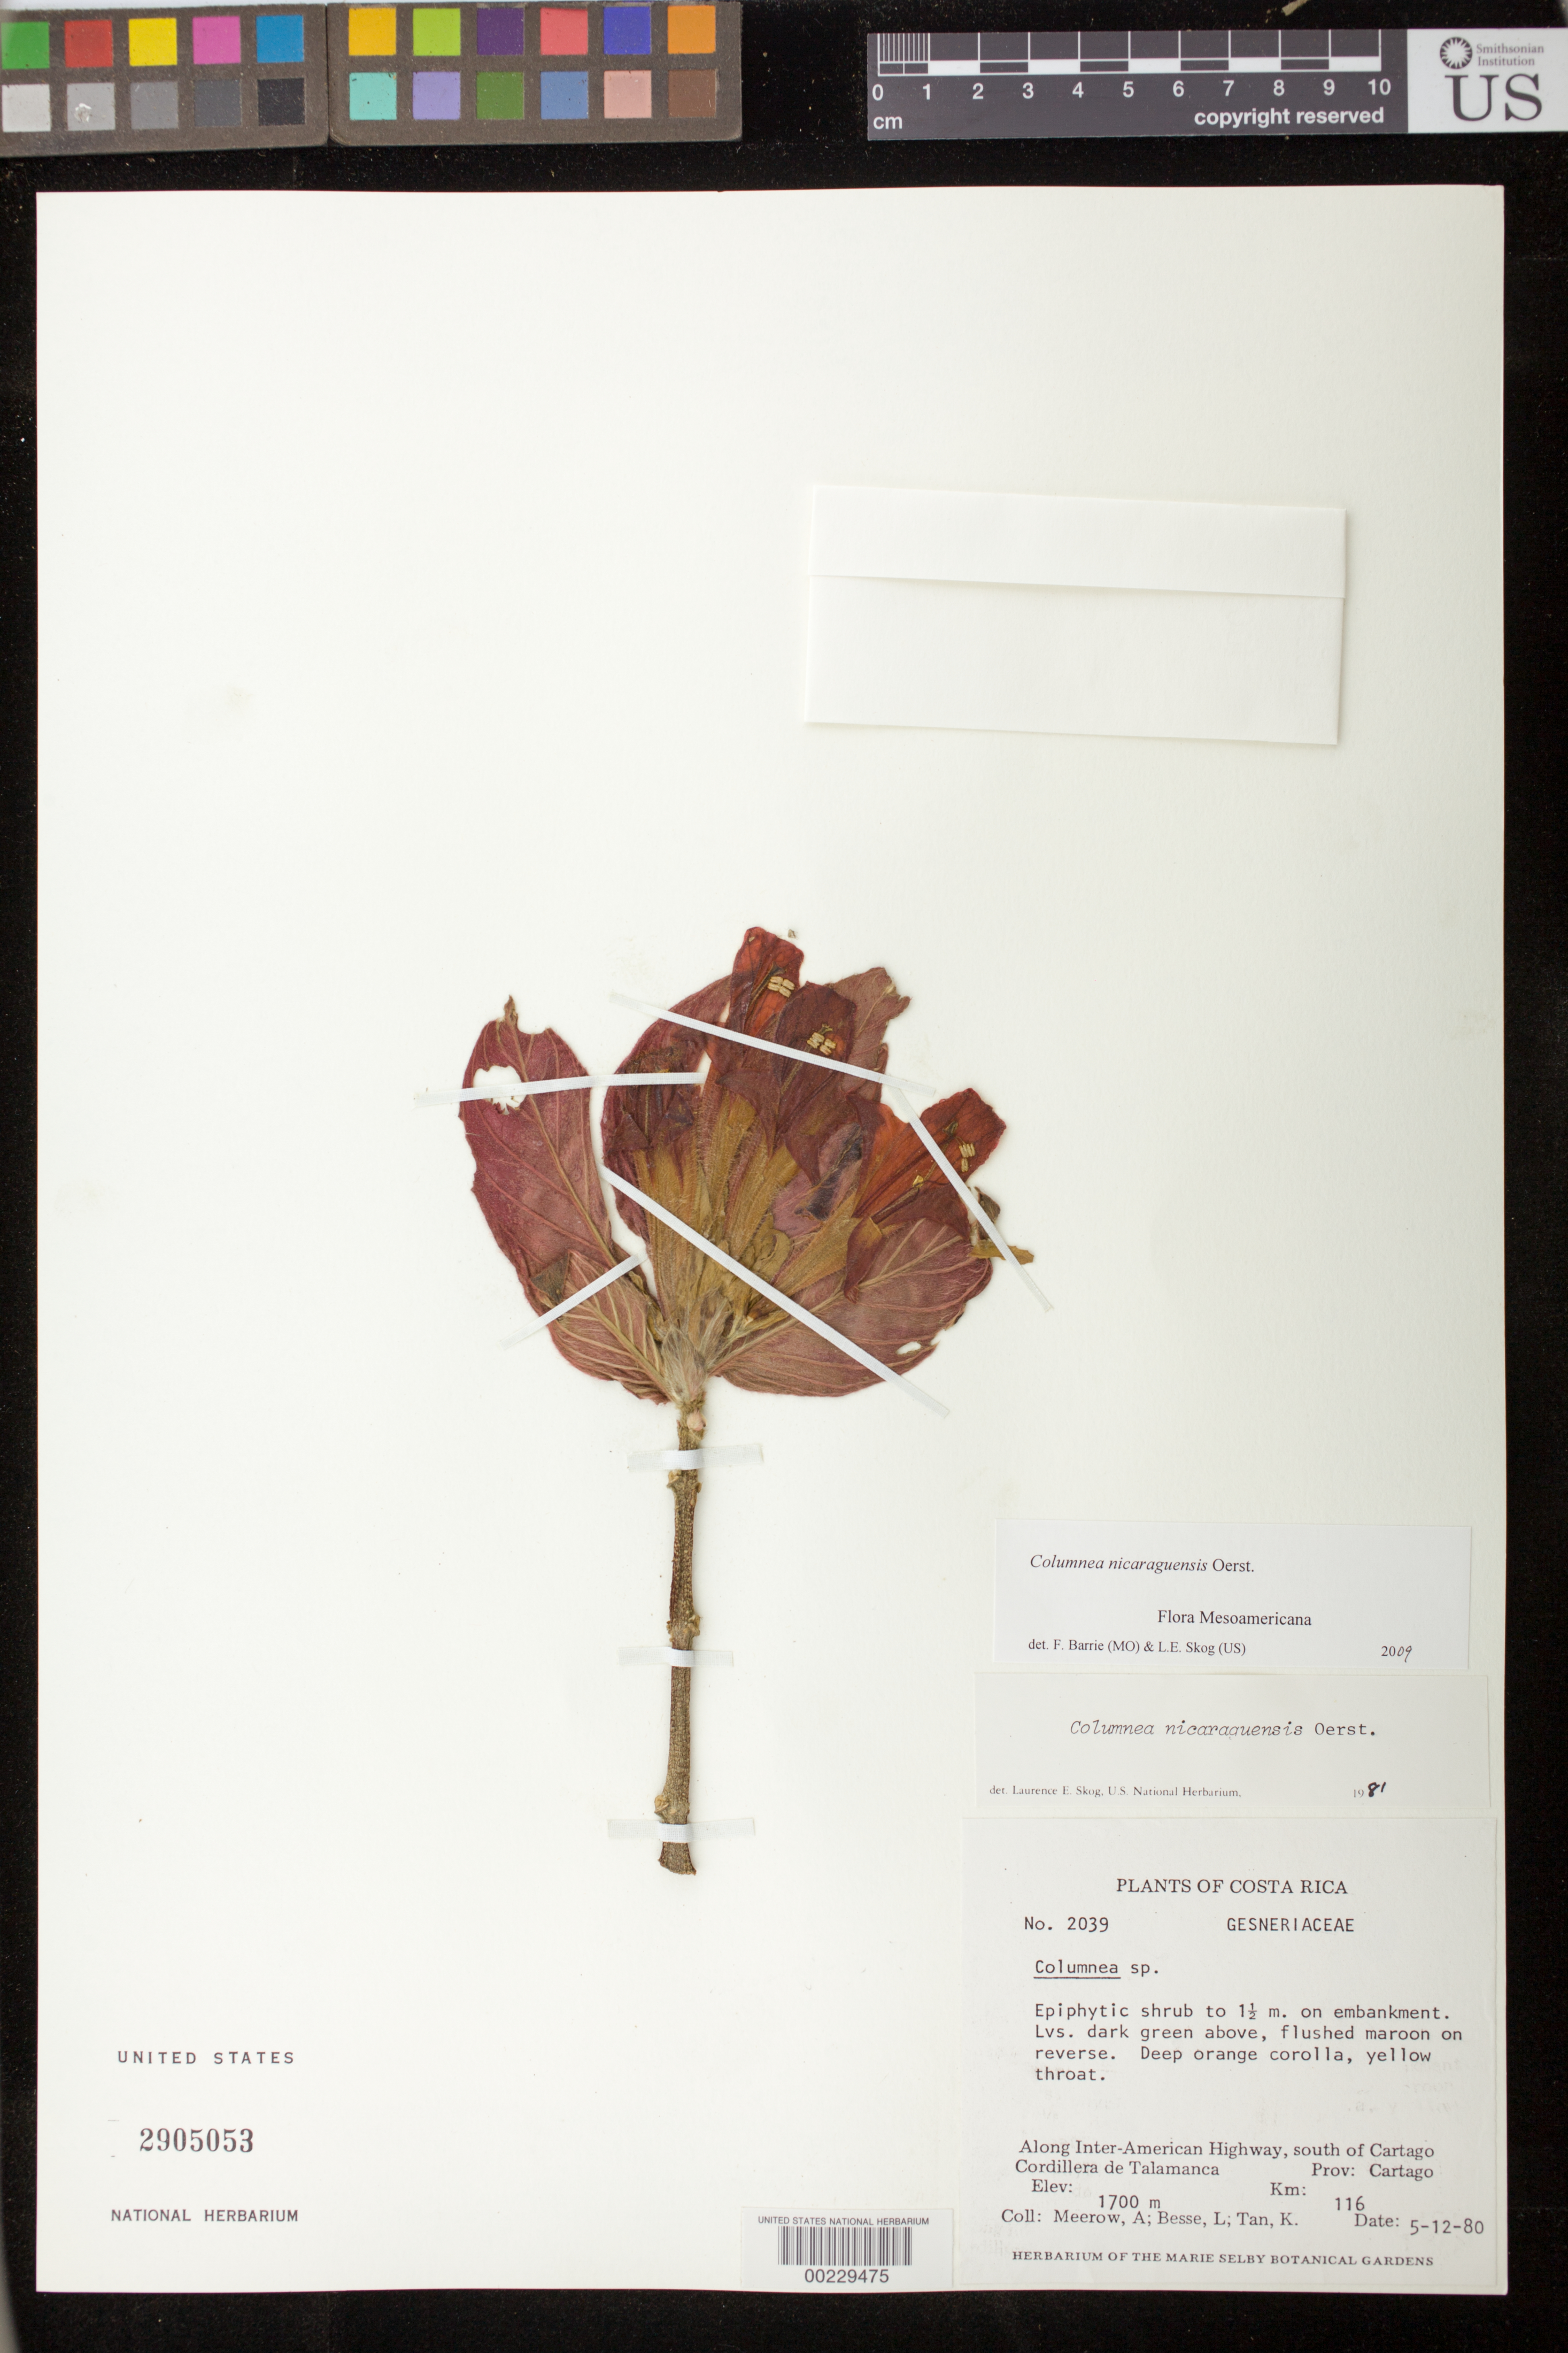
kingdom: Plantae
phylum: Tracheophyta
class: Magnoliopsida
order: Lamiales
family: Gesneriaceae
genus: Columnea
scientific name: Columnea nicaraguensis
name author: Oerst.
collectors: A. Meerow & et al.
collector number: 2039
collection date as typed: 1980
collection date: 1980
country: Costa Rica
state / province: Cartago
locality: Along Inter-american highway, S of Cartago, Cordillera de Talamanca, km 116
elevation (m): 1700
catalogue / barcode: US 2905053